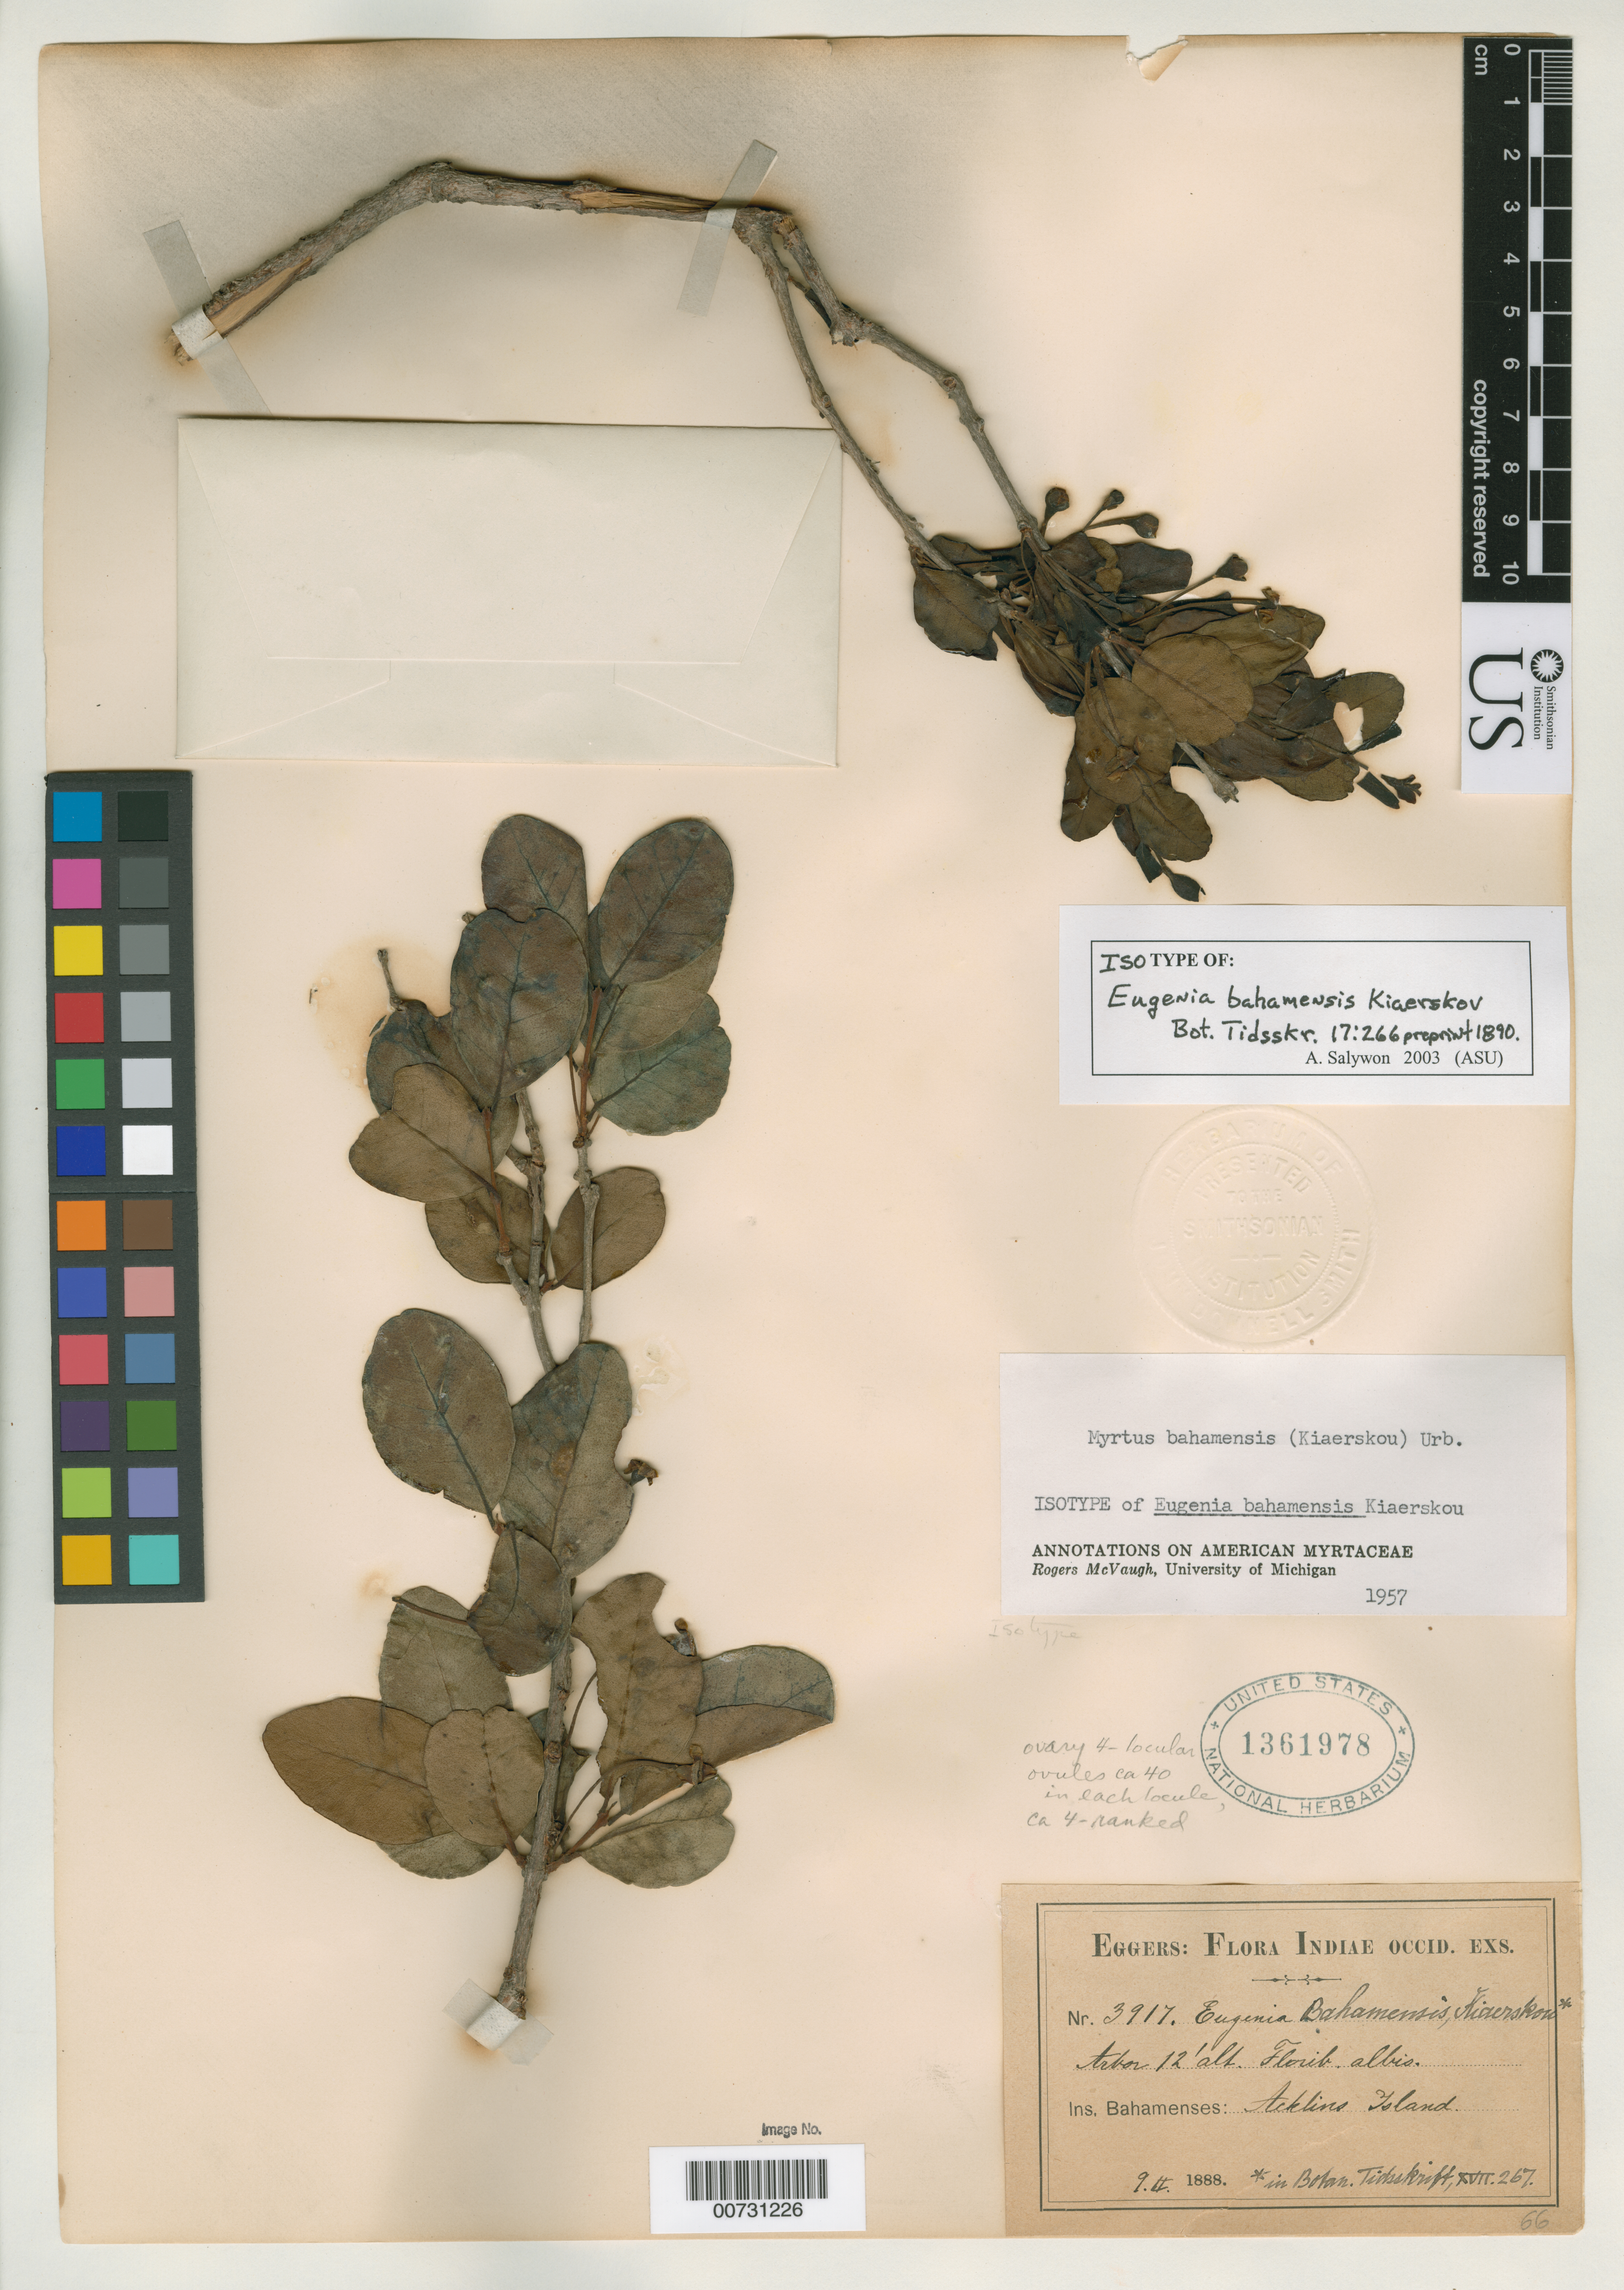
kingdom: Plantae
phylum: Tracheophyta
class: Magnoliopsida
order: Myrtales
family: Myrtaceae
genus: Eugenia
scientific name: Eugenia bahamensis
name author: Kiaersk.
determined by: McVaugh, R.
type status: Isotype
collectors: H. F. A. von Eggers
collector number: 3917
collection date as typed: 09 Feb 1888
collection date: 1888-02-09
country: Bahamas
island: Acklins Island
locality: Ins. Bahamenses: Acklins Island.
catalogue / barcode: US 1361978